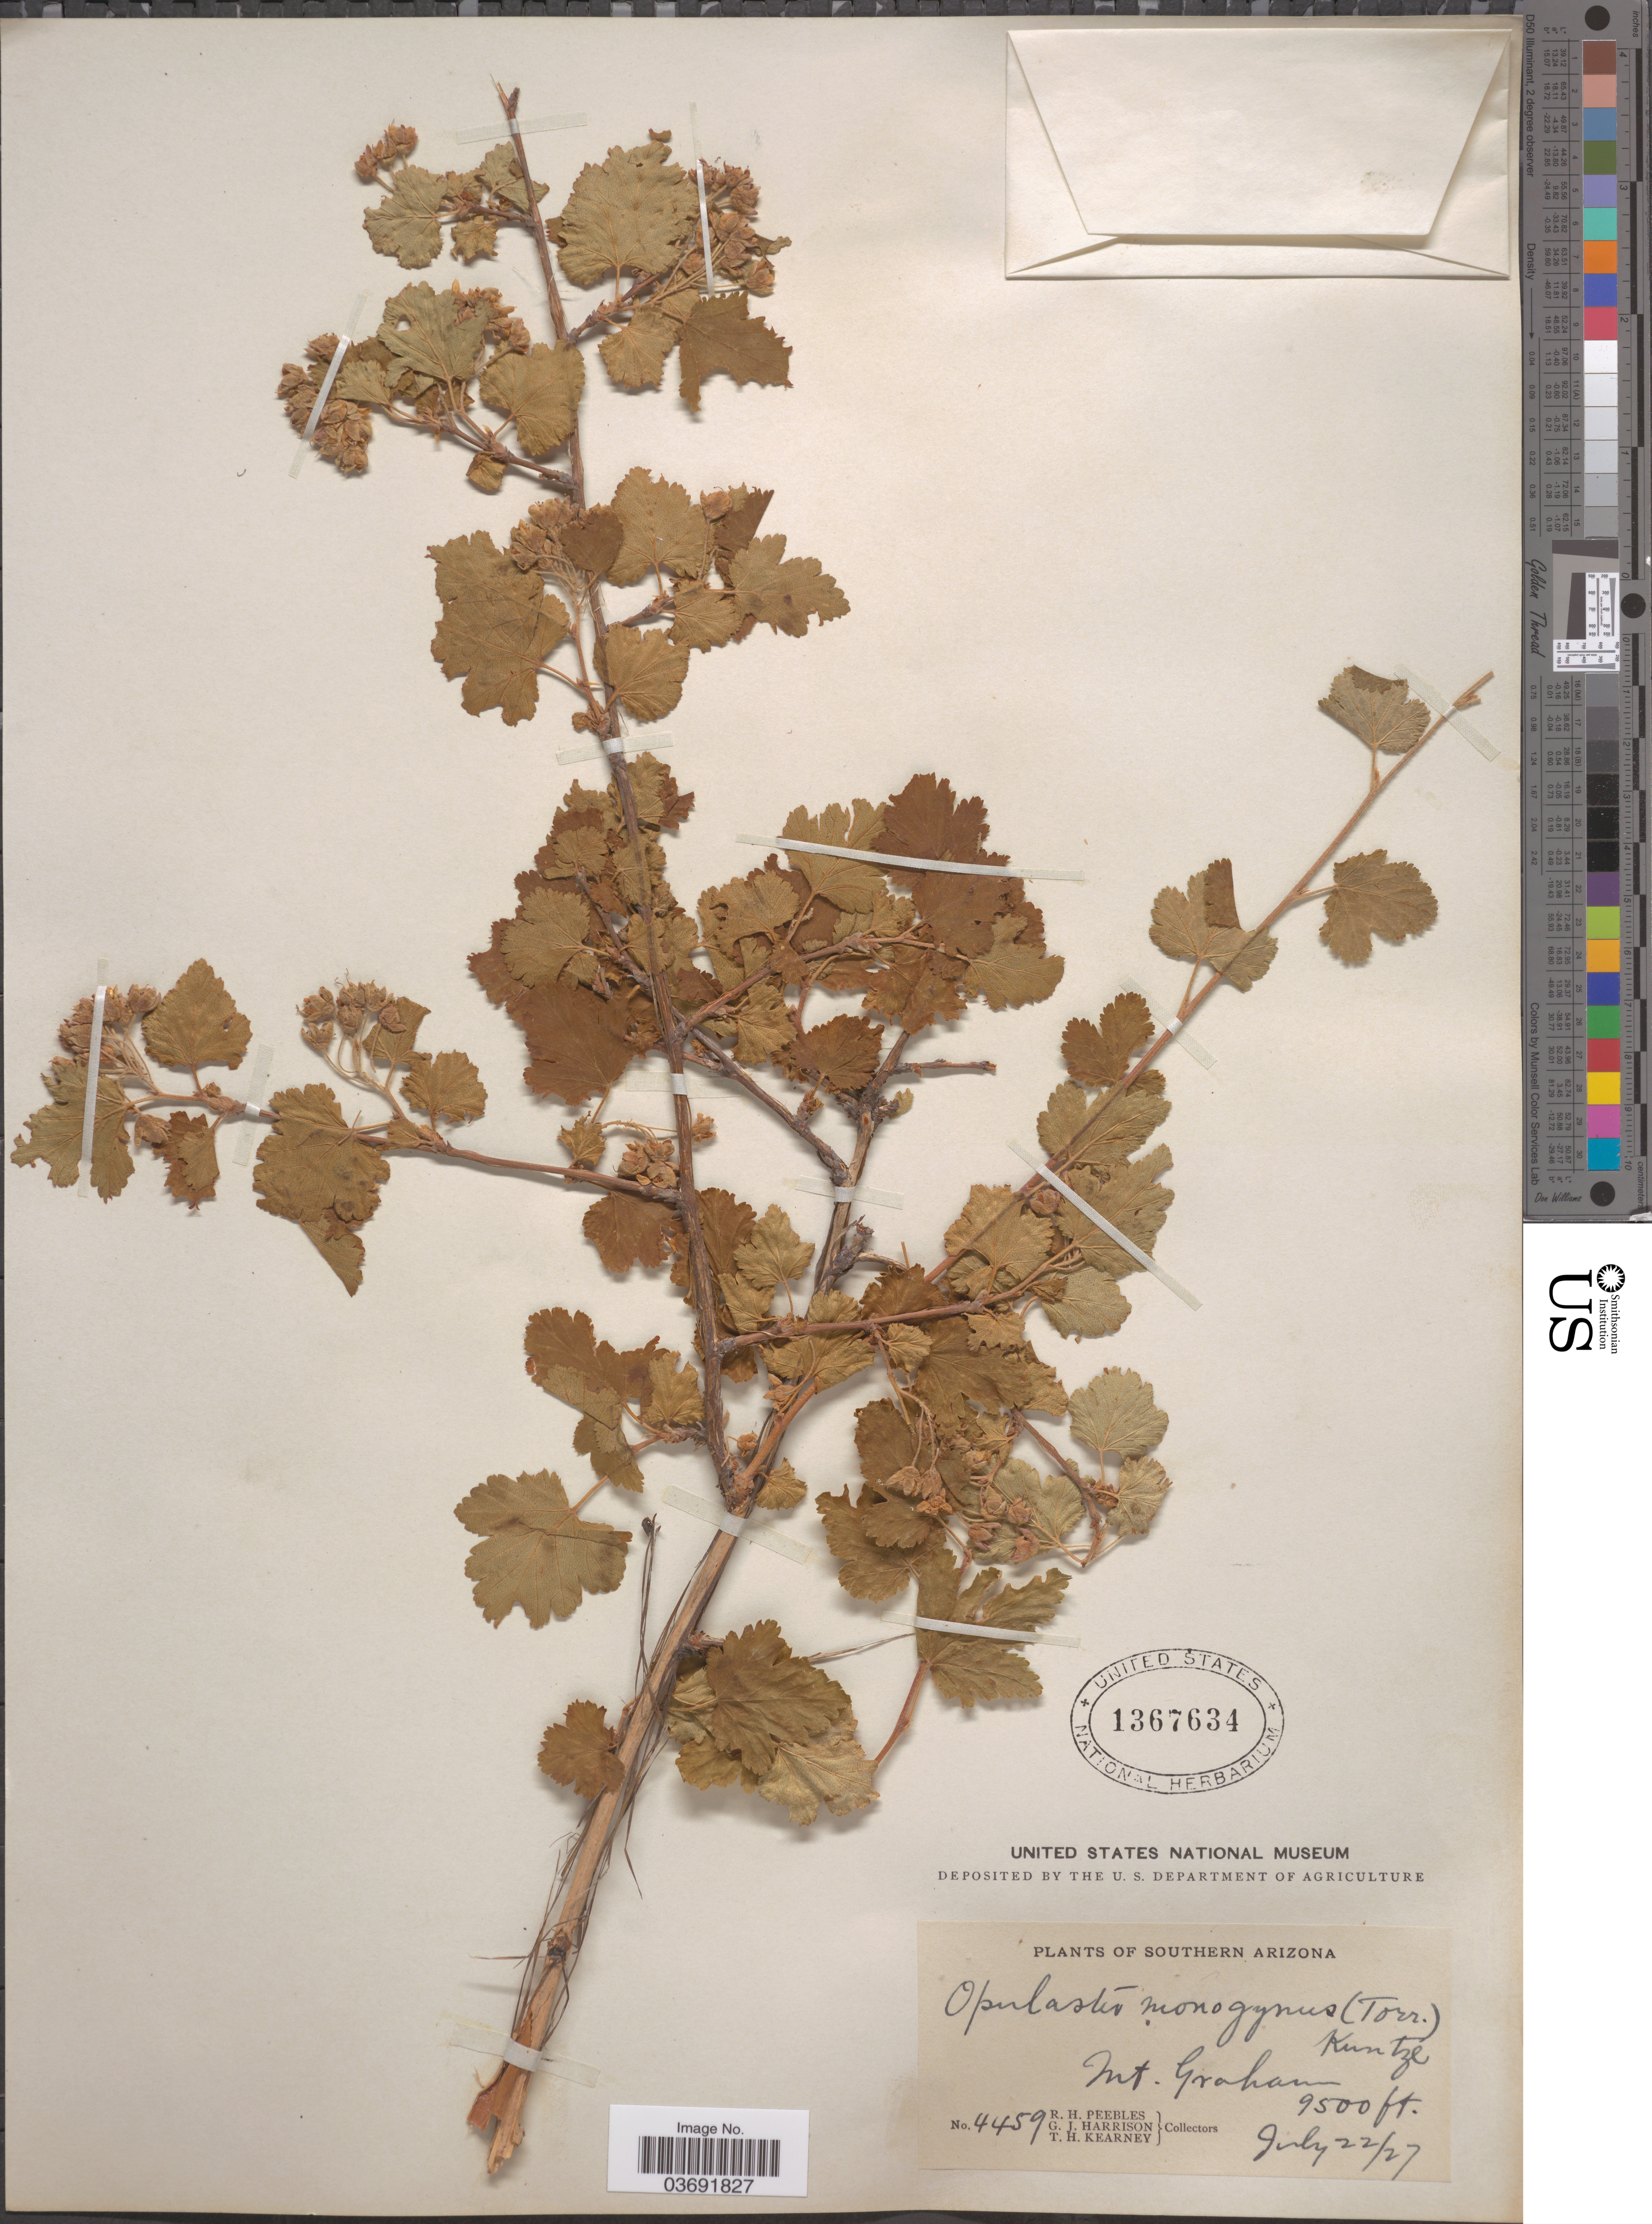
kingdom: Plantae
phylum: Tracheophyta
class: Magnoliopsida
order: Rosales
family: Rosaceae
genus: Physocarpus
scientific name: Physocarpus monogynus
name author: (Torr.) J.M. Coult.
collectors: G. J. Harrison & T. H. Kearney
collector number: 4459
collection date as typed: Transcribed d/m/y: 22/7/27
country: United States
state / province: Arizona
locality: Southern Arizona. Mt. Graham.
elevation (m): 2896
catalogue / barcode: US 1367634